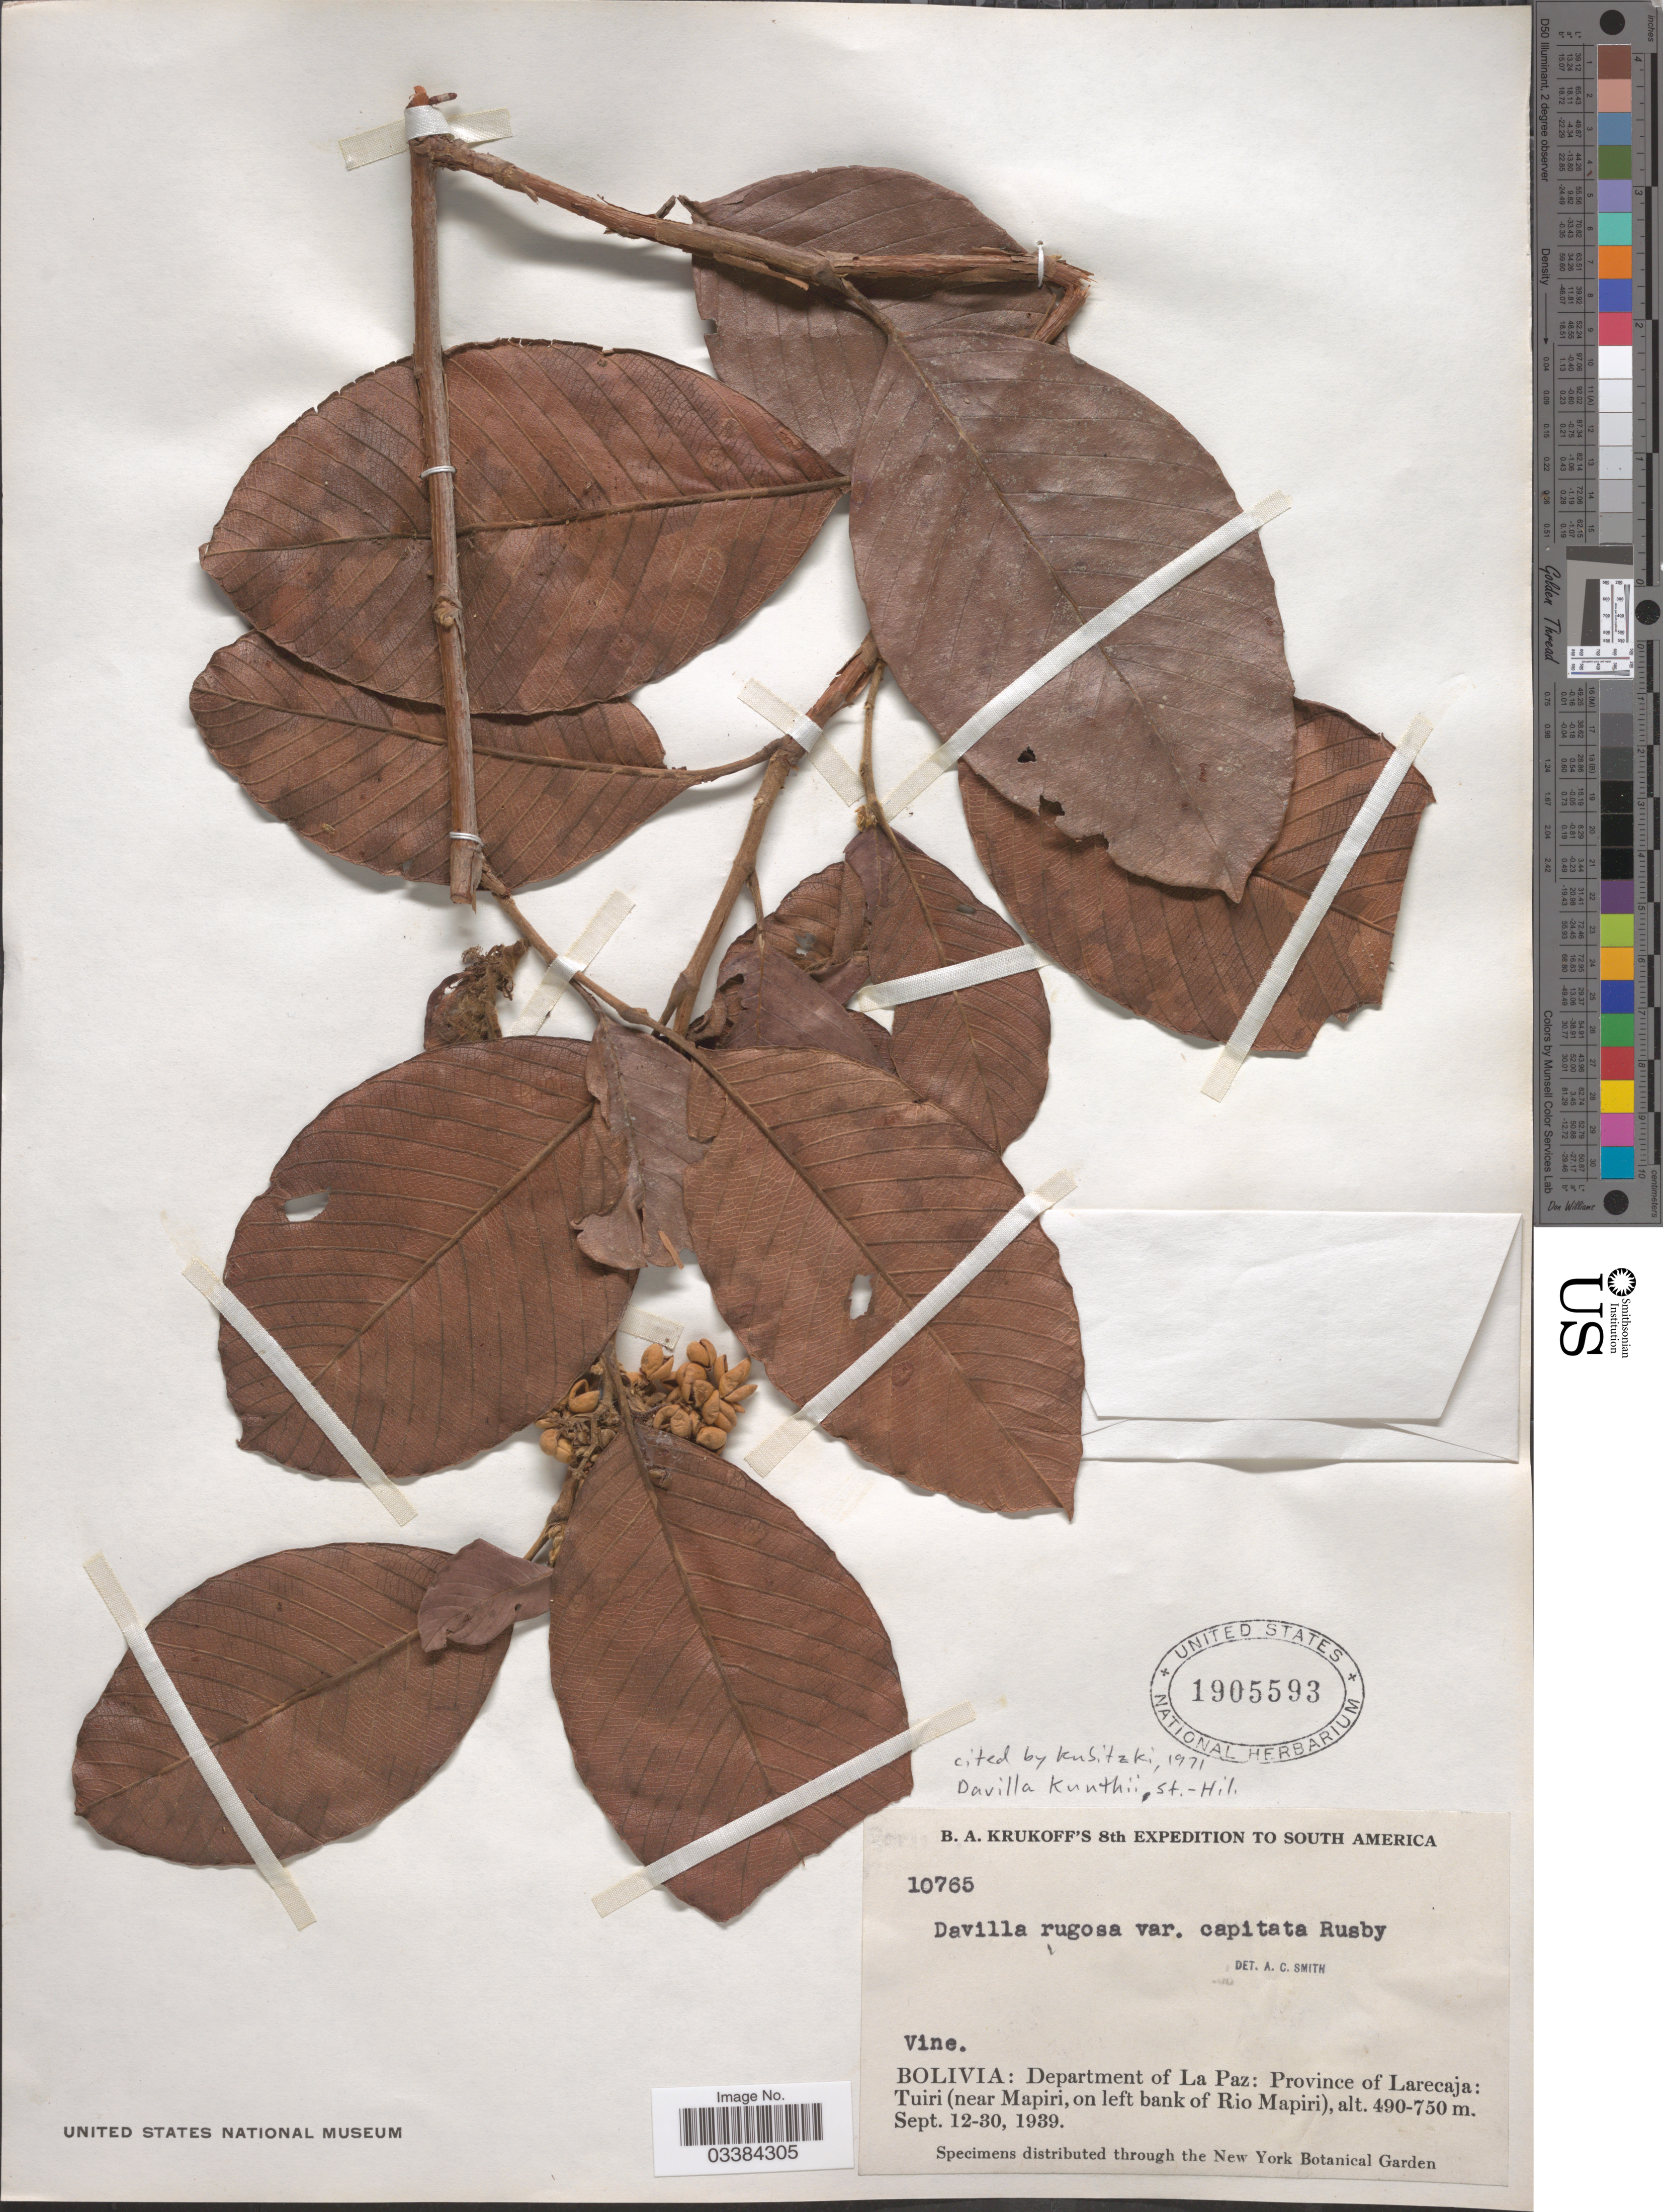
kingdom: Plantae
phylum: Tracheophyta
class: Magnoliopsida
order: Dilleniales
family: Dilleniaceae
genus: Davilla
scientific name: Davilla kunthii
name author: A. St.-Hil.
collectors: B. A. Krukoff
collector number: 10765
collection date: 1939-09-12/1939-09-30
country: Bolivia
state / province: La Paz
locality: Department of La Paz: Province of Larecaja: Tuiri (near Mapiri, on left bank of Rio Mapiri).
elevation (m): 490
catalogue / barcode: US 1905593